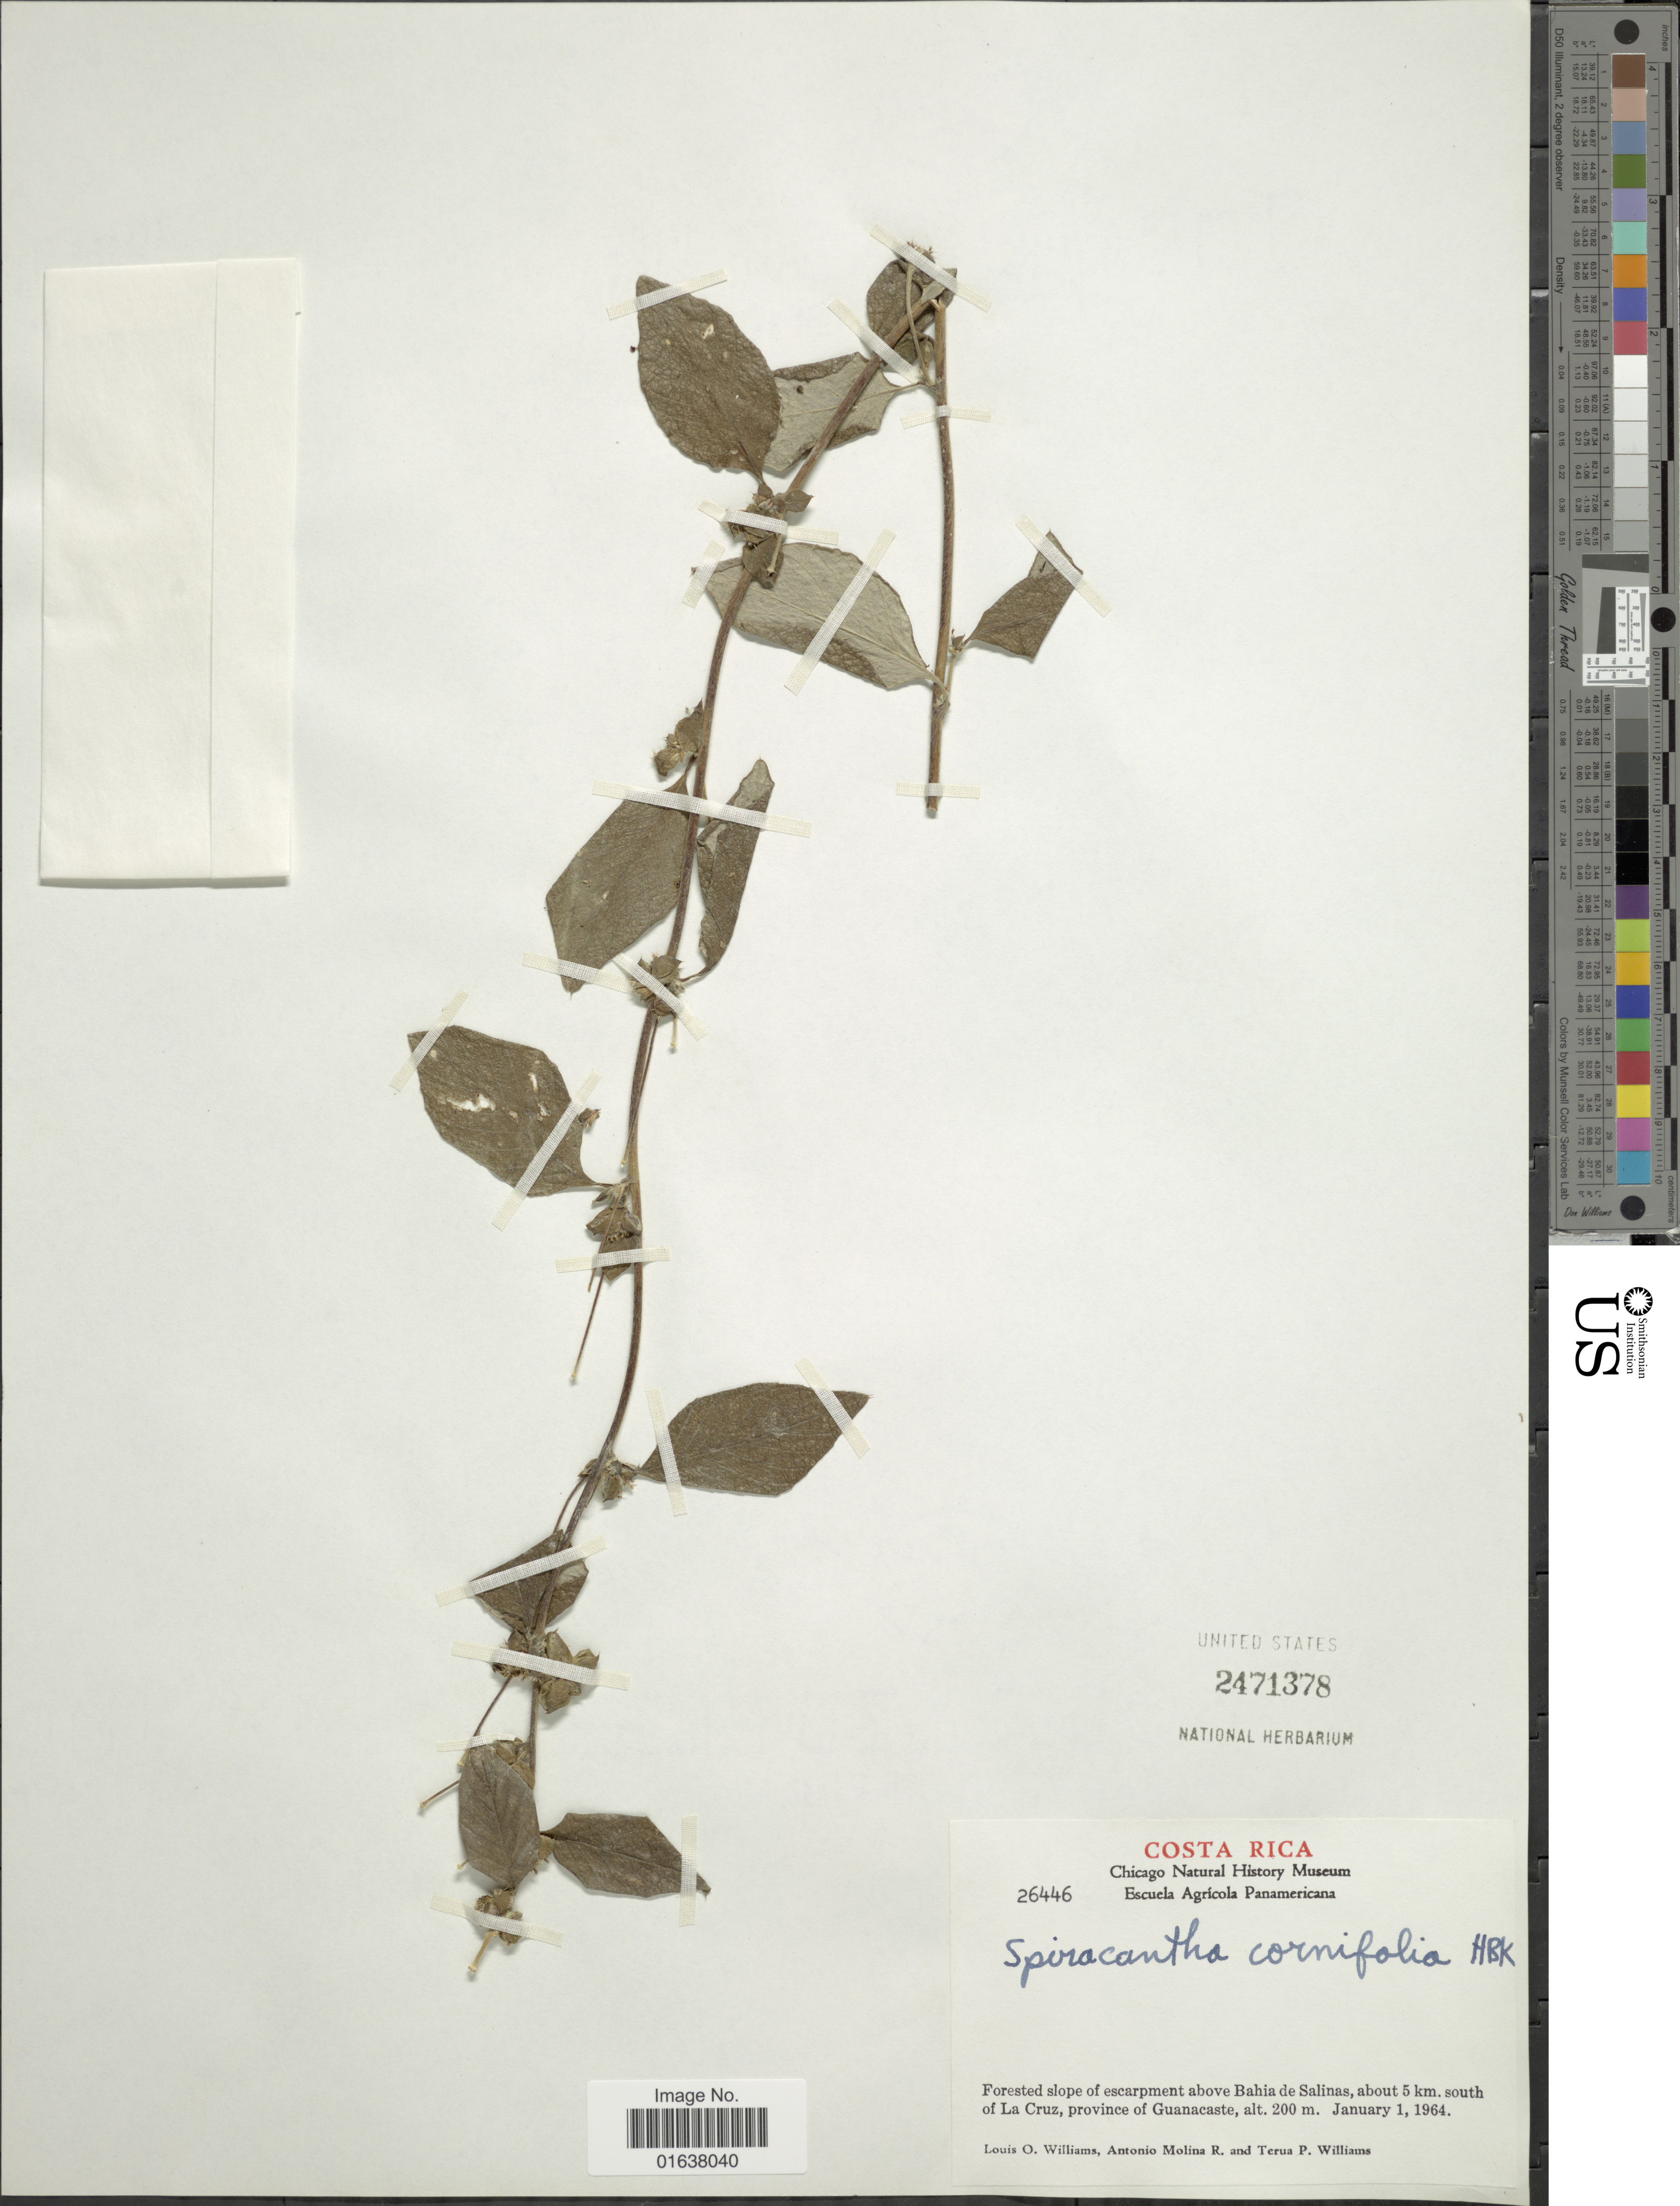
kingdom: Plantae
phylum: Tracheophyta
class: Magnoliopsida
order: Asterales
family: Asteraceae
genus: Spiracantha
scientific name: Spiracantha cornifolia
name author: Kunth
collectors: L. O. Williams, A. Molina R. & T. P. Williams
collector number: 26446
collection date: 1964-01-01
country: Costa Rica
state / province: Guanacaste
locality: Forested slope of escarpment above Bahia de Salinas, about 5 km. south of La Cruz, province of Guanacaste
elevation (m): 200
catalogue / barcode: US 2471378